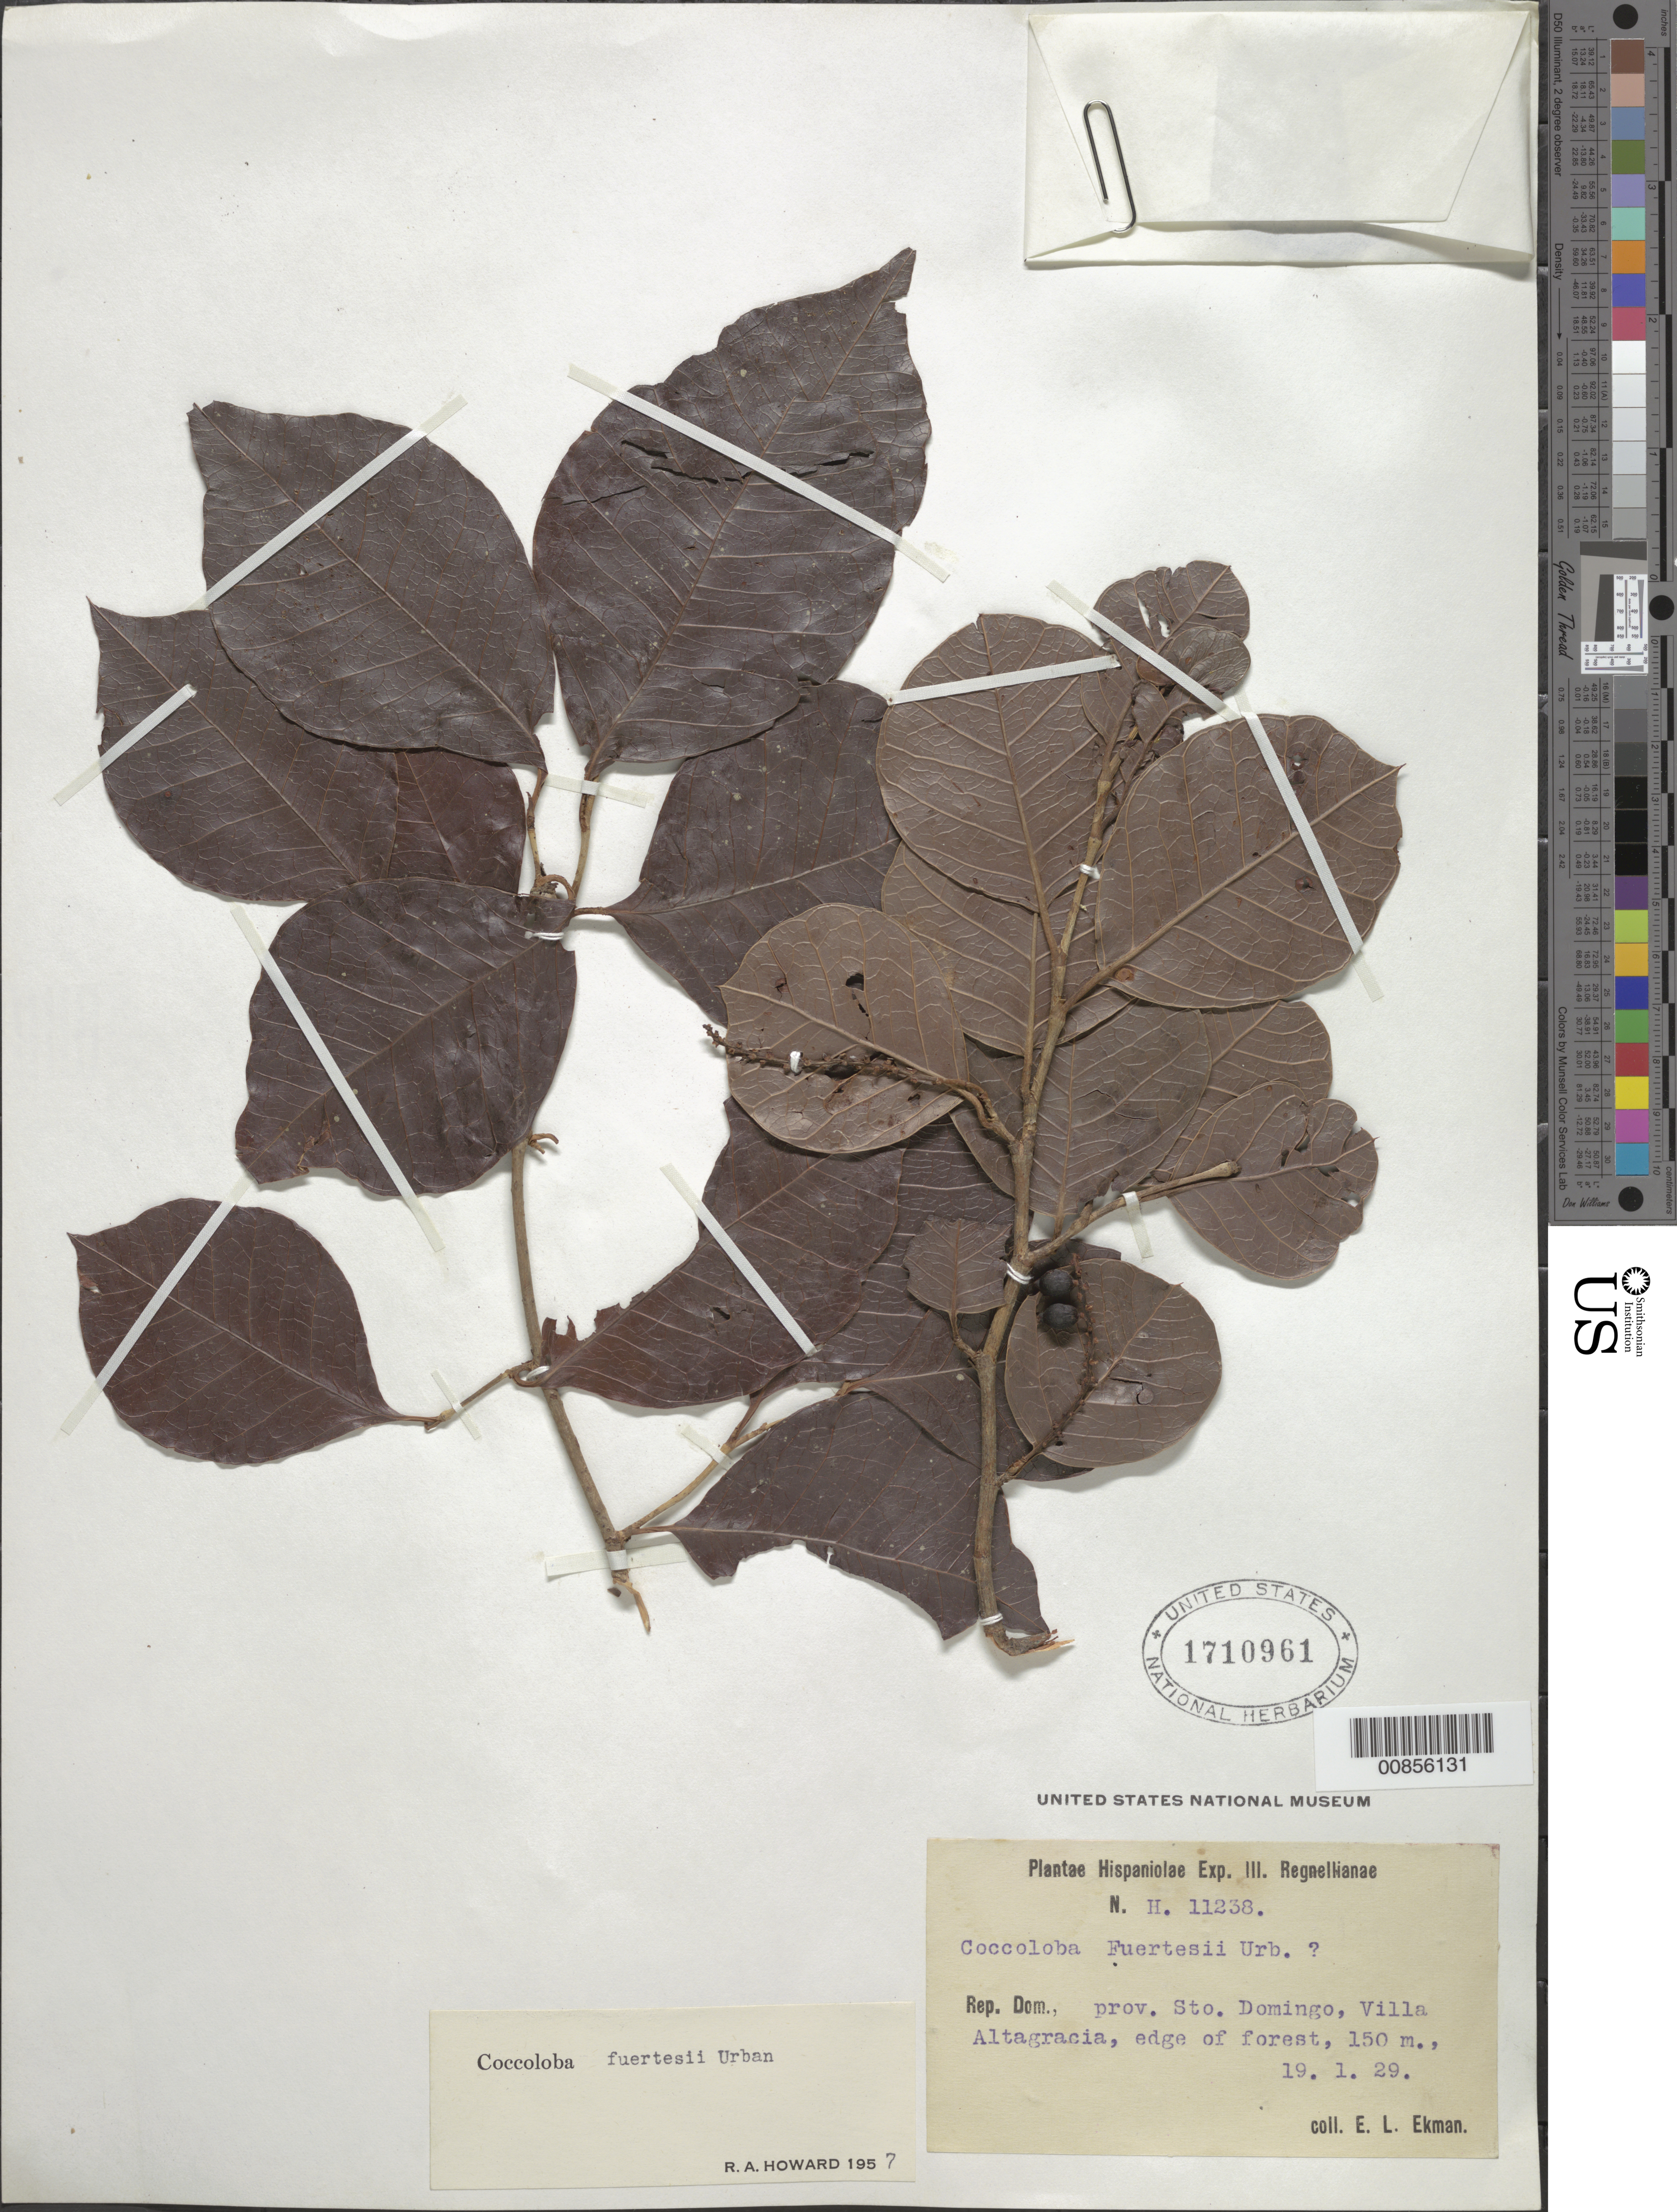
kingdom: Plantae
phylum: Tracheophyta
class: Magnoliopsida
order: Caryophyllales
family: Polygonaceae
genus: Coccoloba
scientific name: Coccoloba fuertesii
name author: Urb.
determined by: Howard, R. A.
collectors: E. L. Ekman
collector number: H 11238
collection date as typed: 19 Jan 1929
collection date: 1929-01-19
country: Dominican Republic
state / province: Distrito Nacional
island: Hispaniola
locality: Prov. Sto. Domingo (obsolete), Villa Altagracia.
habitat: Edge of forest.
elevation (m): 150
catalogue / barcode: US 1710961